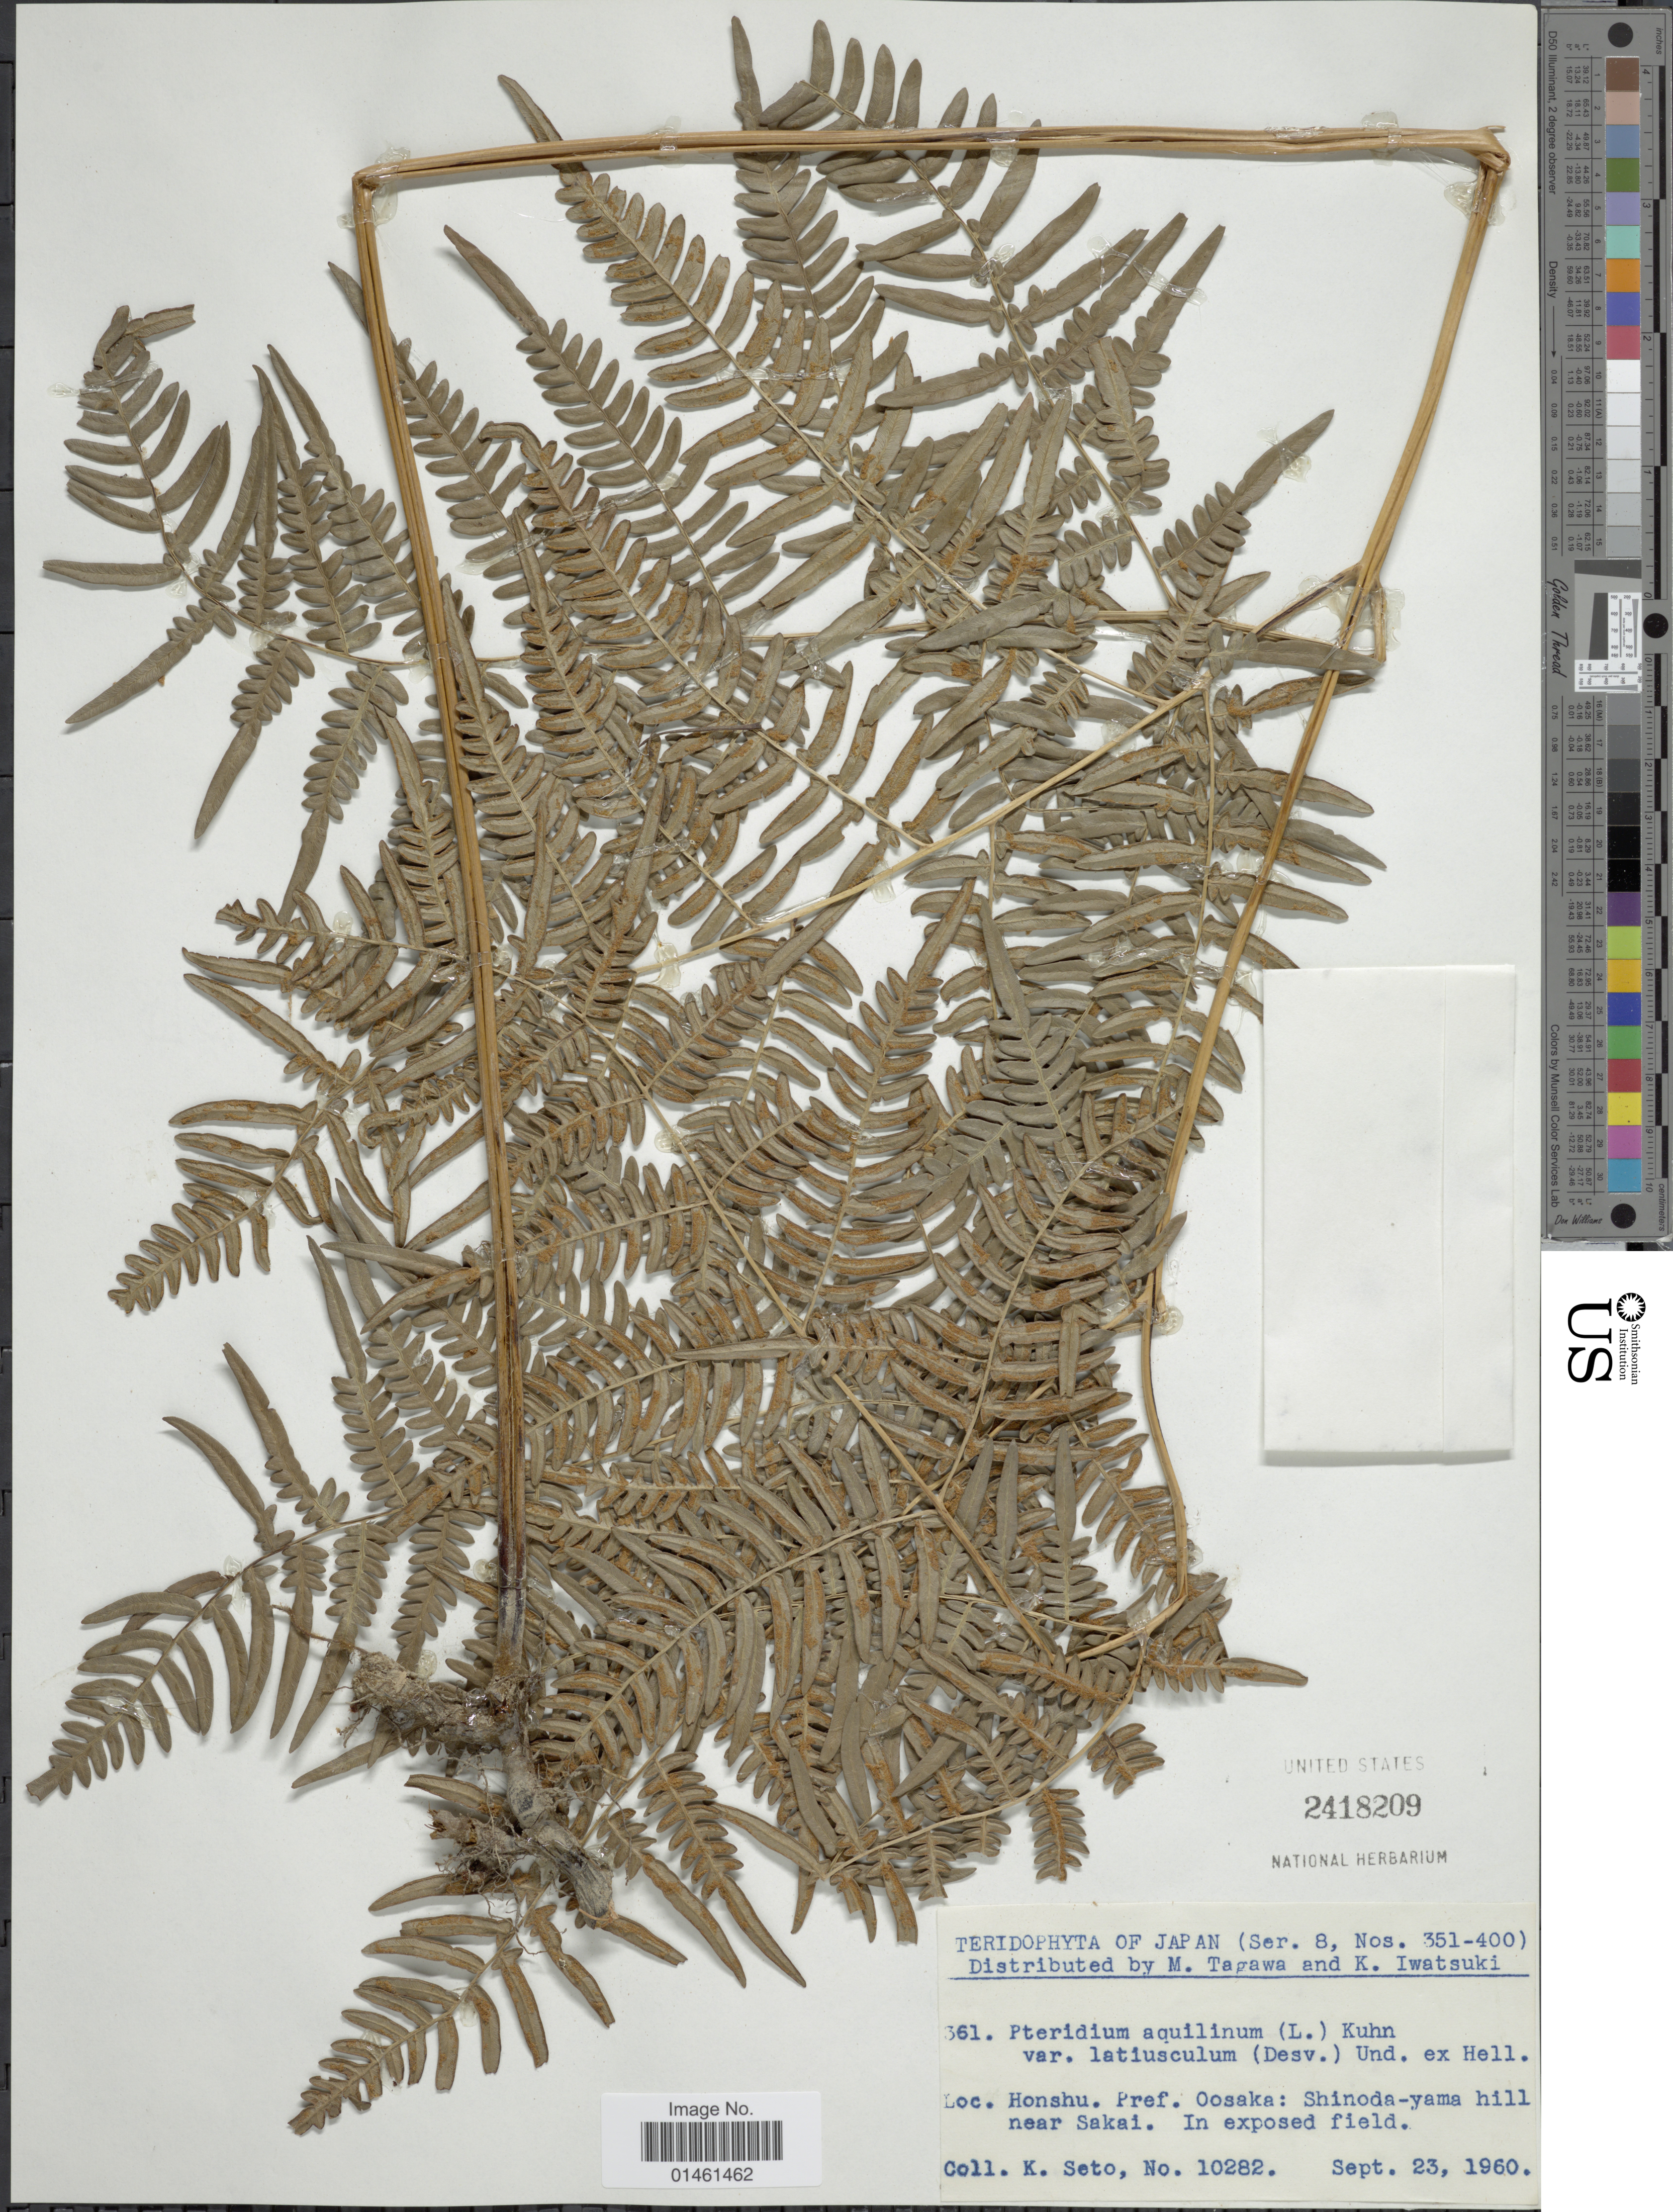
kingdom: Plantae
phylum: Tracheophyta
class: Polypodiopsida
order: Polypodiales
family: Dennstaedtiaceae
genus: Pteridium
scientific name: Pteridium aquilinum var. latiusculum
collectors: K. Seto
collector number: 10282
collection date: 1960-09-23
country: Japan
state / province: Osaka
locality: Honshu. pref. Oosaka: Shinoda-yama hill near Sakai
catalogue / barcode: US 2418209